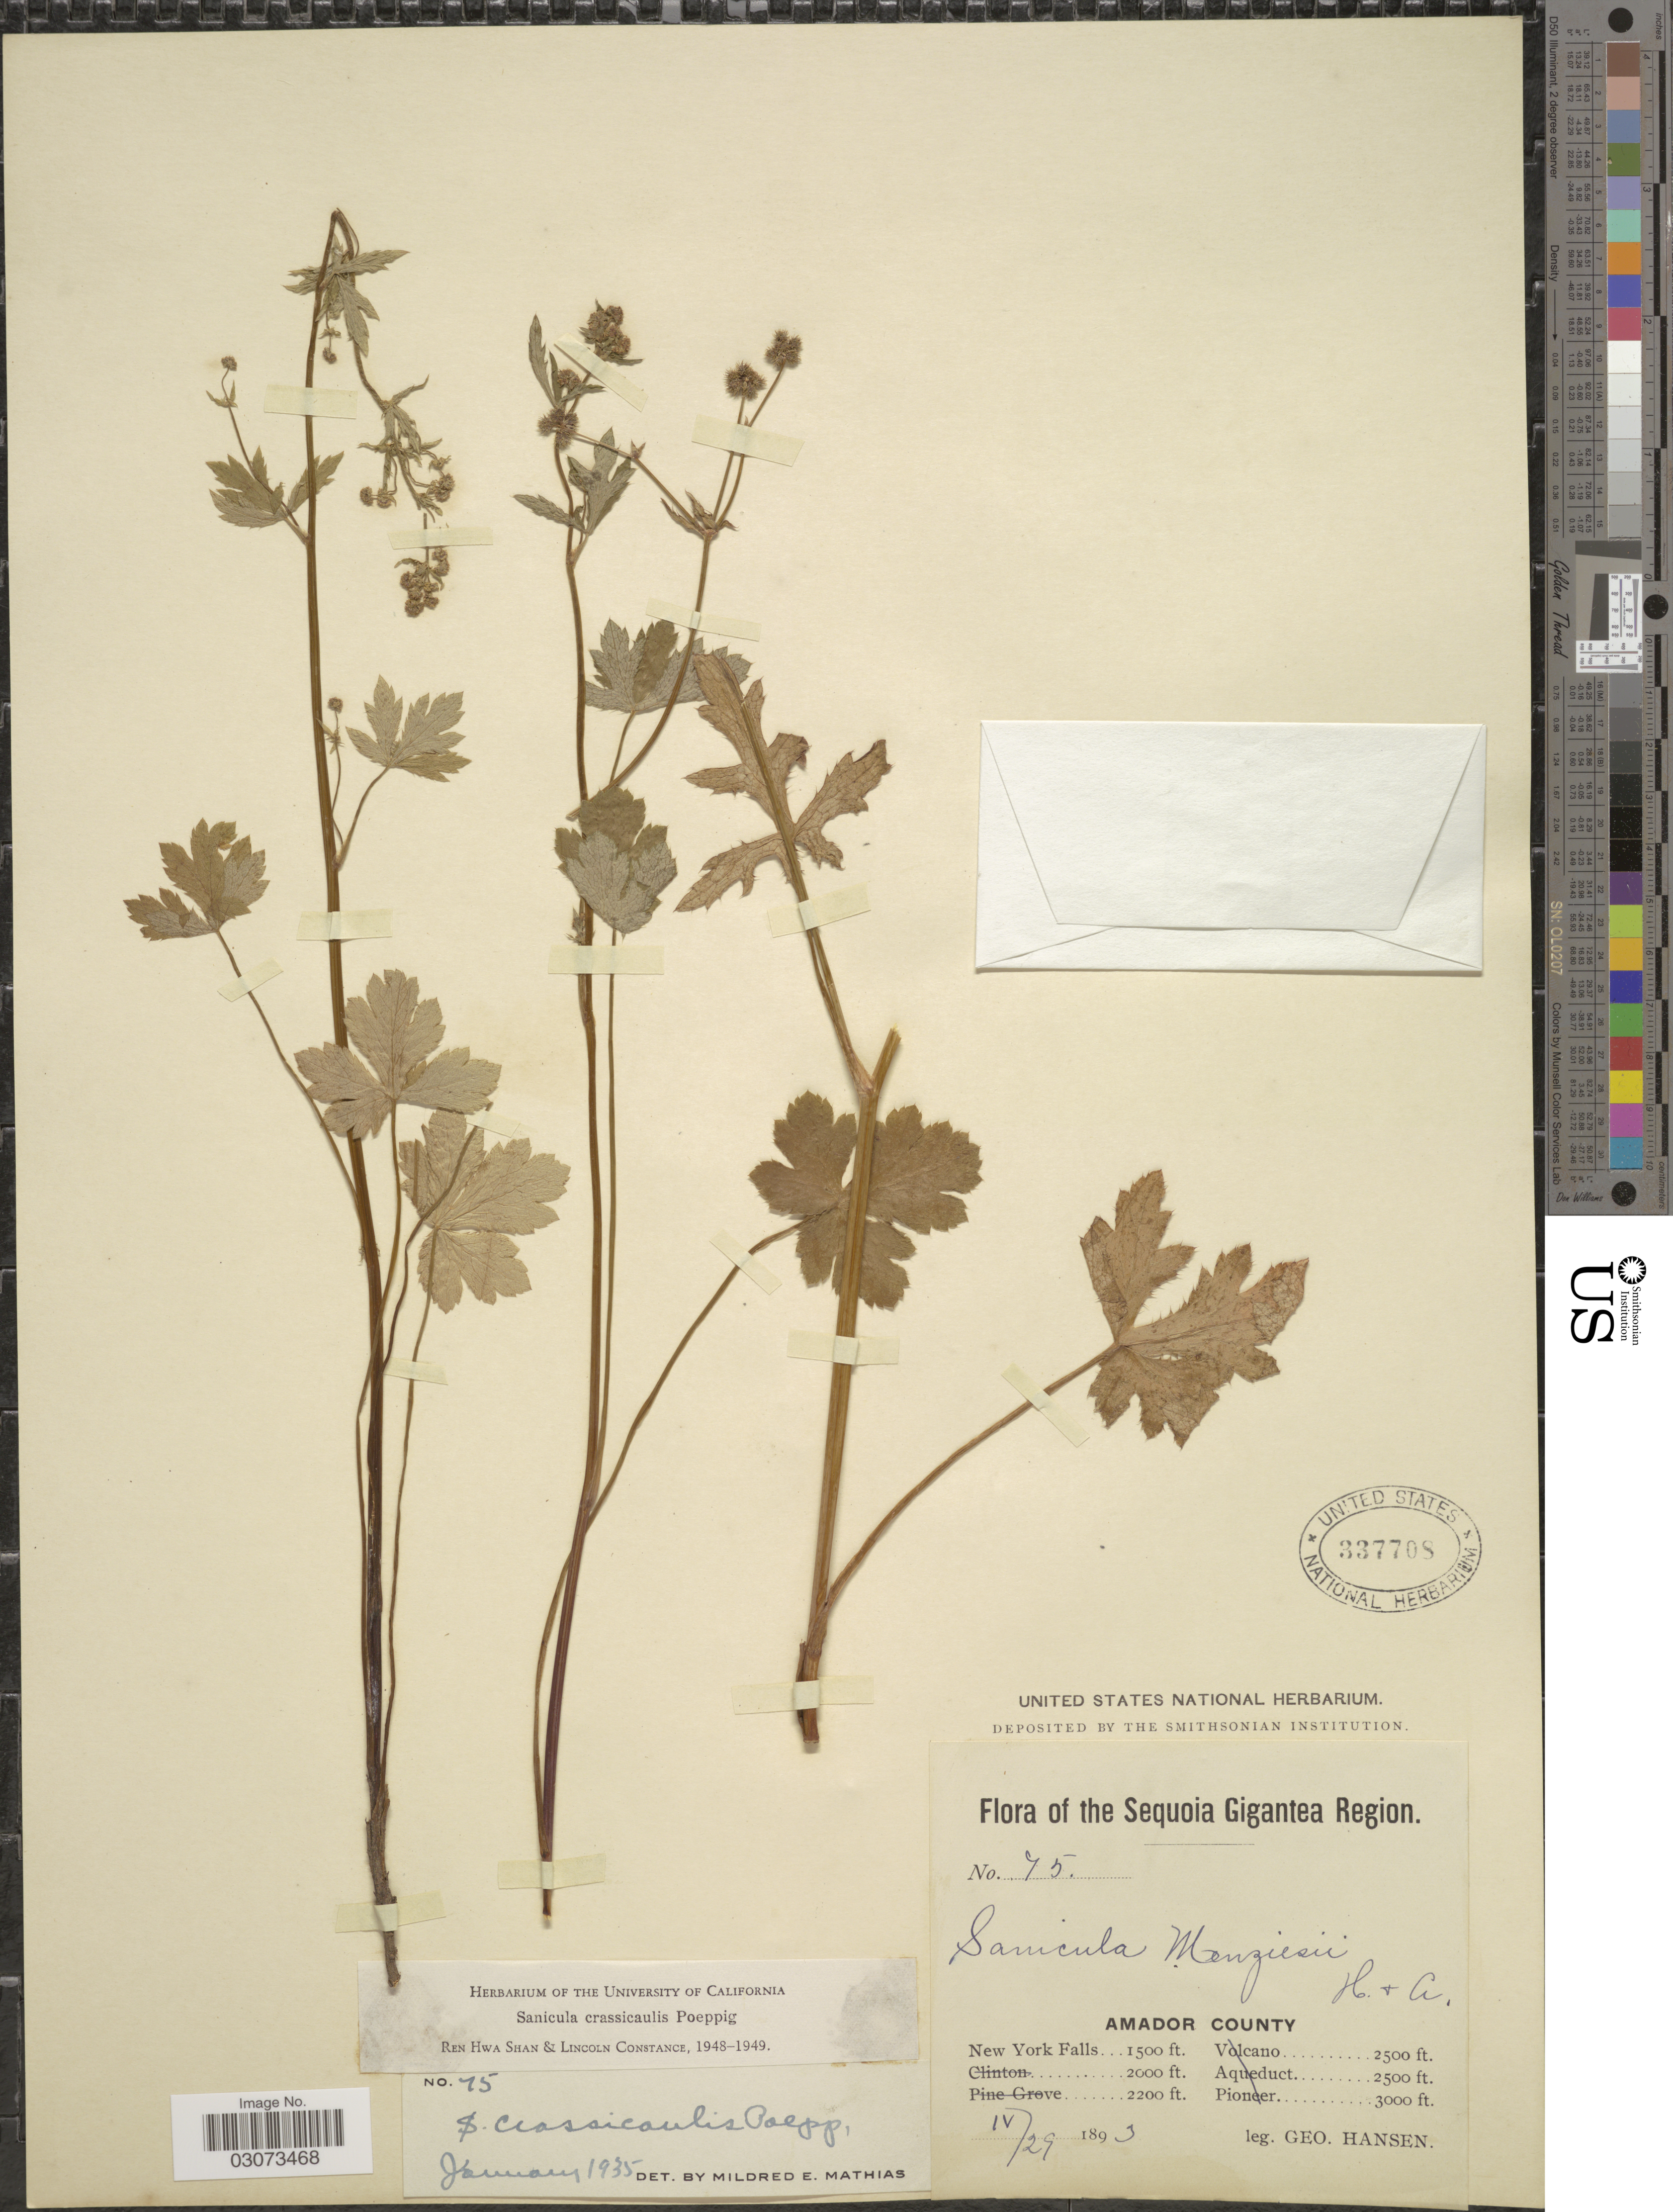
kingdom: Plantae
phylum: Tracheophyta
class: Magnoliopsida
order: Apiales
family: Apiaceae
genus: Sanicula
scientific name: Sanicula crassicaulis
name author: Poepp. ex DC.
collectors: G. Hansen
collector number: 75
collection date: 1893-04-29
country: United States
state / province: California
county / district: Amador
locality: Sequoia Gigantea Region. Amador County. New York Falls.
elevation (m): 457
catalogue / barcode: US 337708